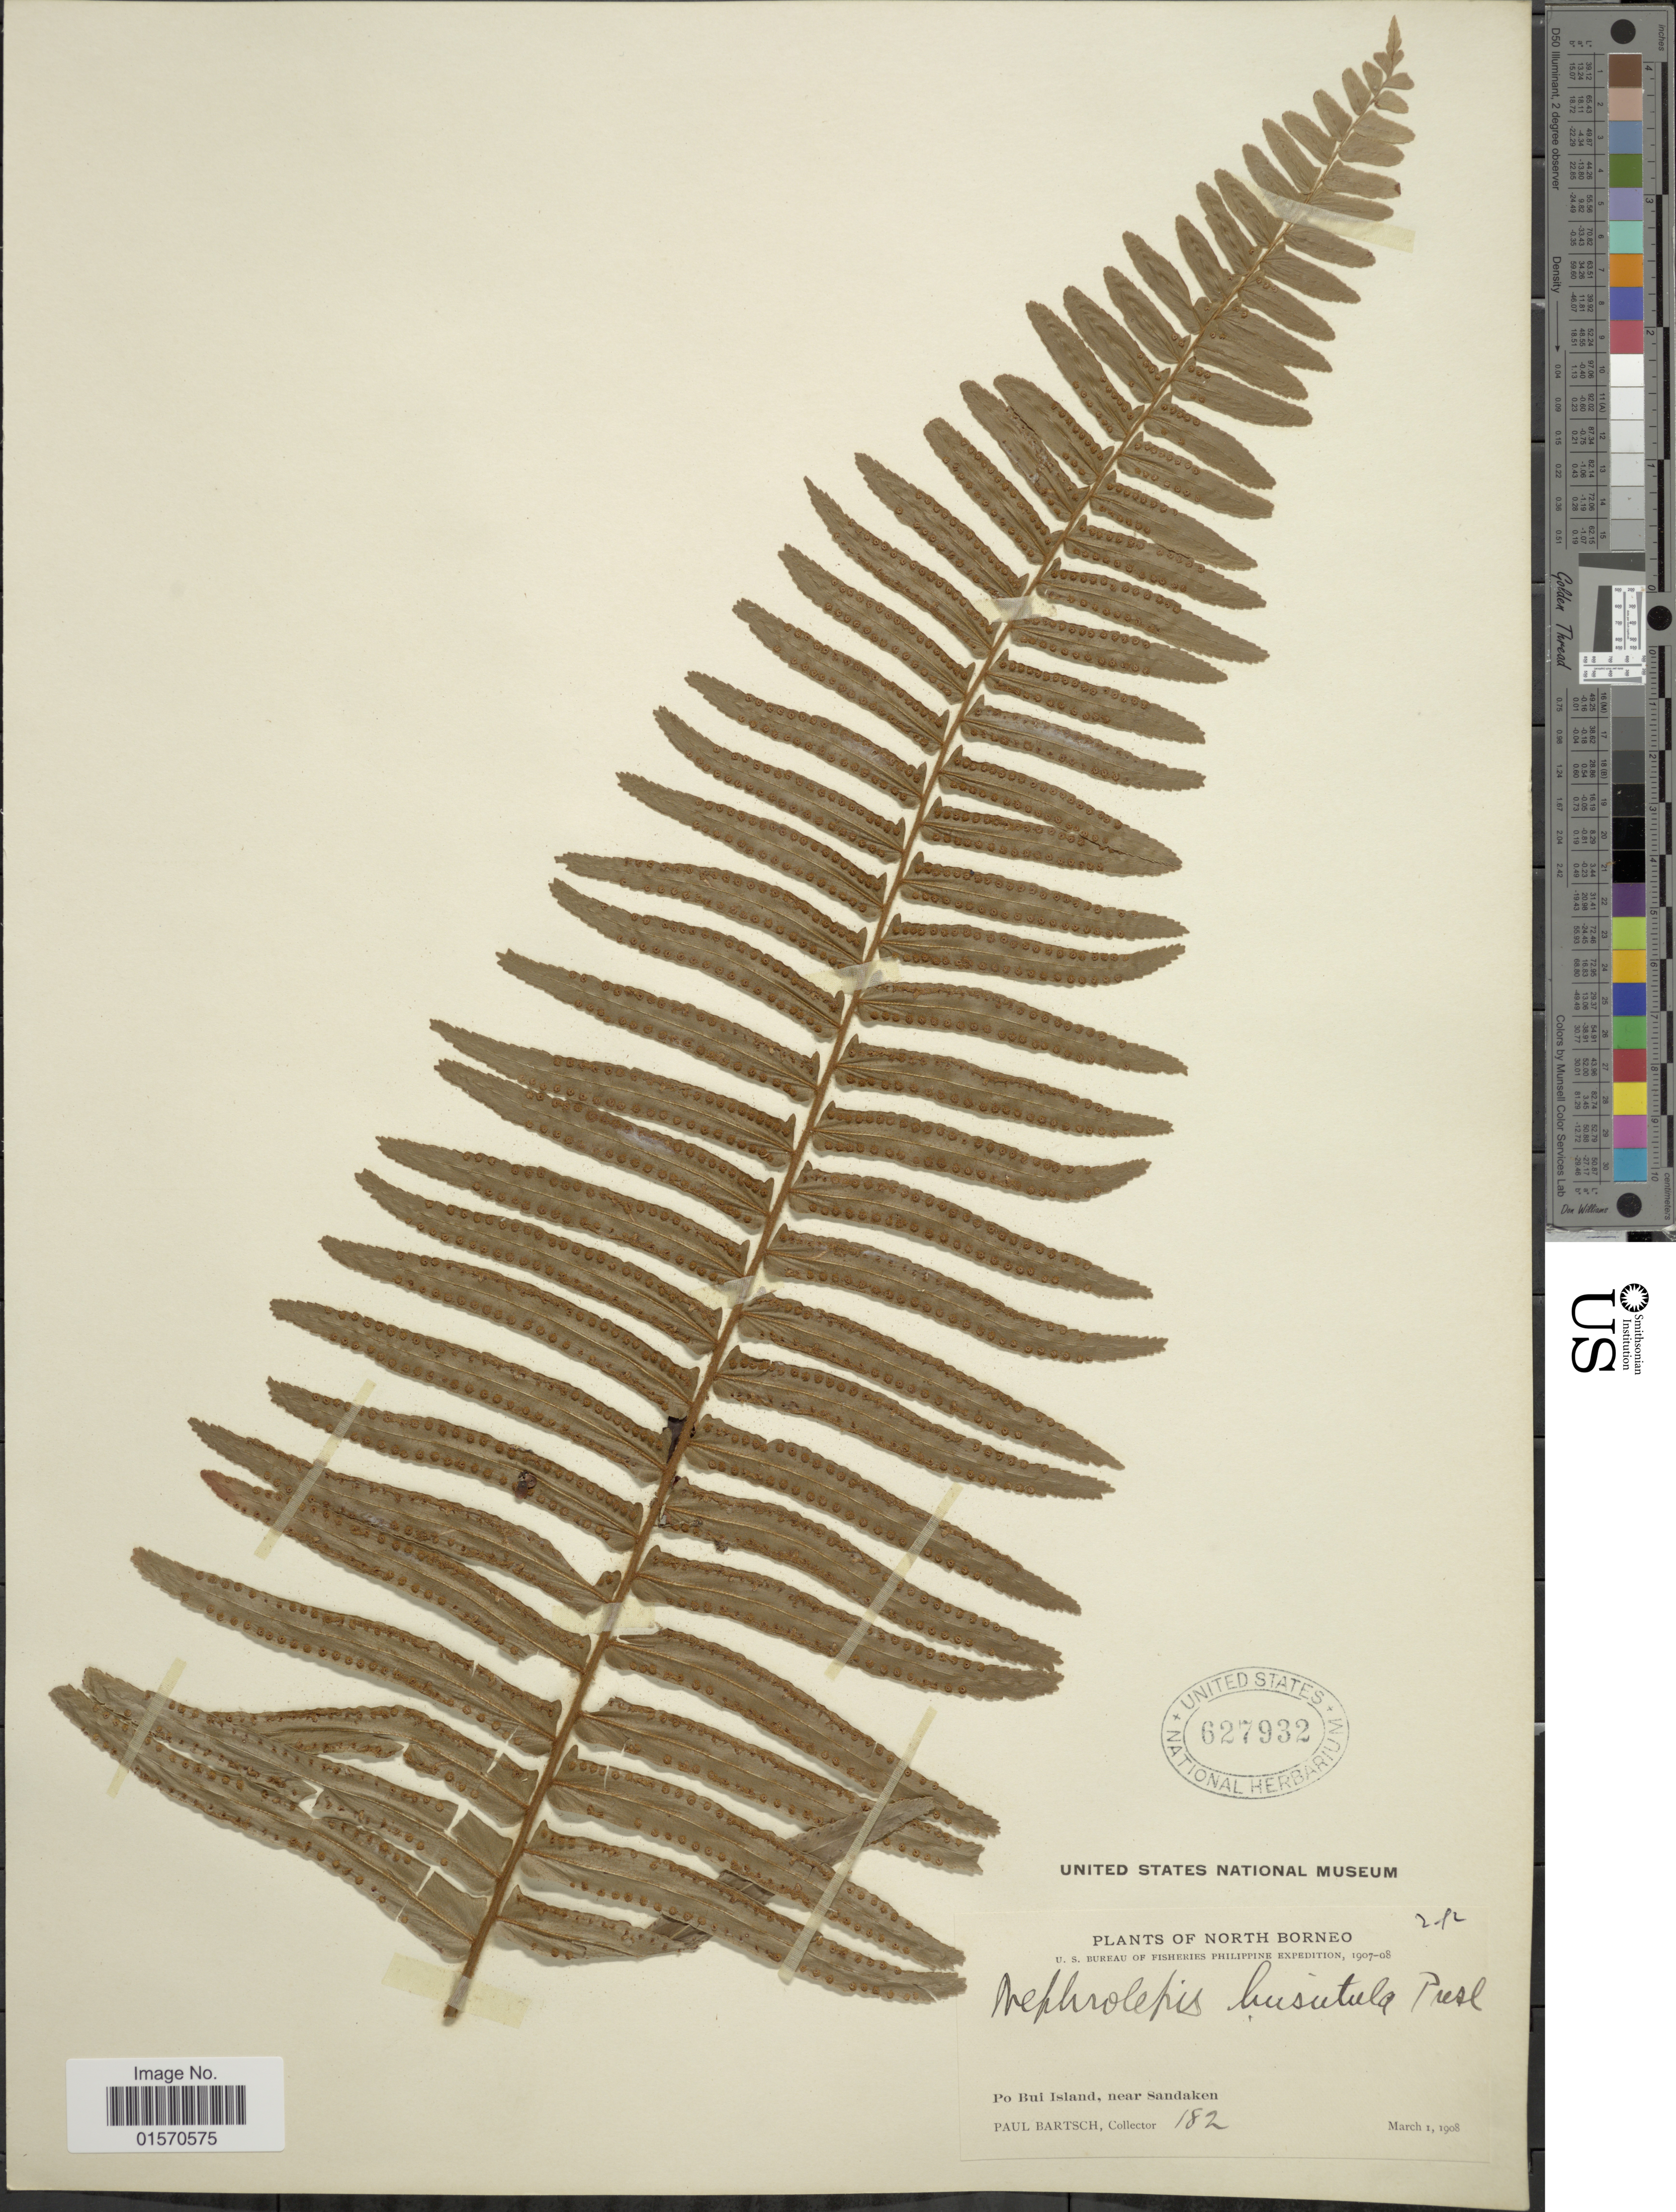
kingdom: Plantae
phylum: Tracheophyta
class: Polypodiopsida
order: Polypodiales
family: Nephrolepidaceae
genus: Nephrolepis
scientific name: Nephrolepis hirsutula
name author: (G. Forst.) C. Presl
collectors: P. Bartsch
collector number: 182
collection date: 1908-03-01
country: Malaysia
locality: North Borneo. Po Bui Island, near Sandaken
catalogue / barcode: US 627932